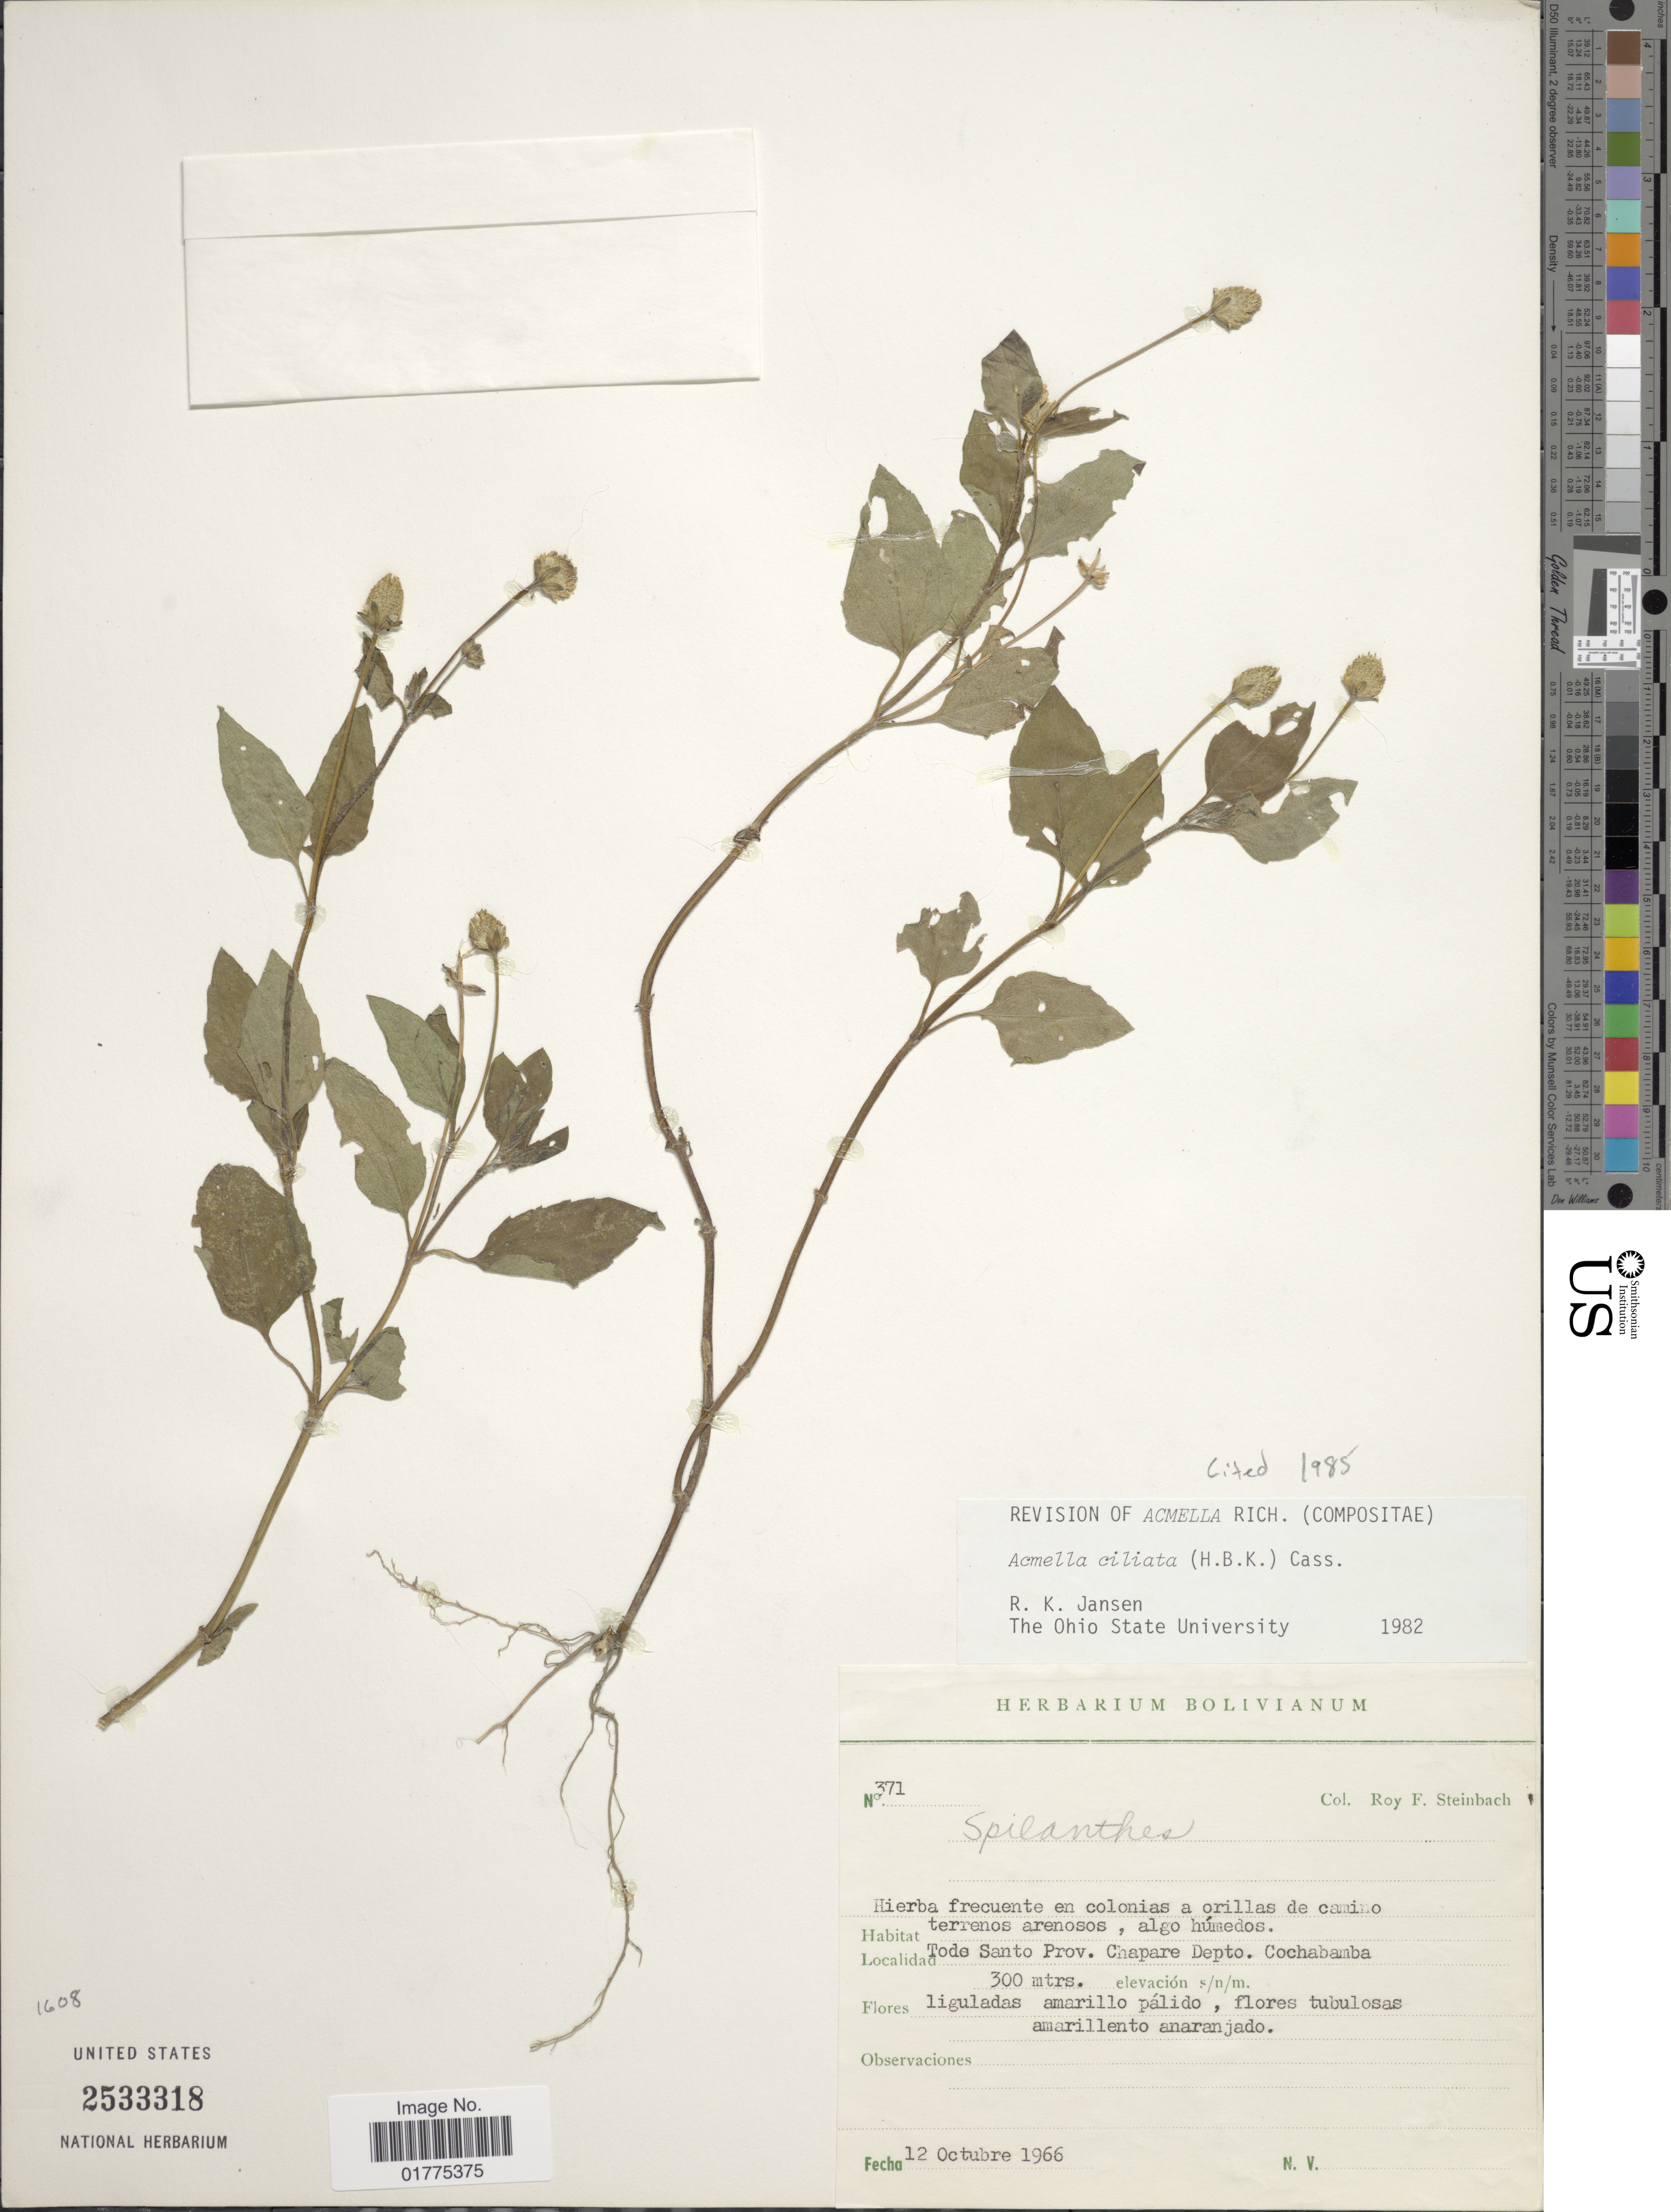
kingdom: Plantae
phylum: Tracheophyta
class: Magnoliopsida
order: Asterales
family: Asteraceae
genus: Acmella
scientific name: Acmella ciliata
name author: (Kunth) Cass.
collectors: R. F. Steinbach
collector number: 371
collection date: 1966-10-12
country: Bolivia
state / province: Cochabamba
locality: Tode Santo Prov. Chapare Depto. Cochabamba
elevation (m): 300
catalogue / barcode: US 2533318